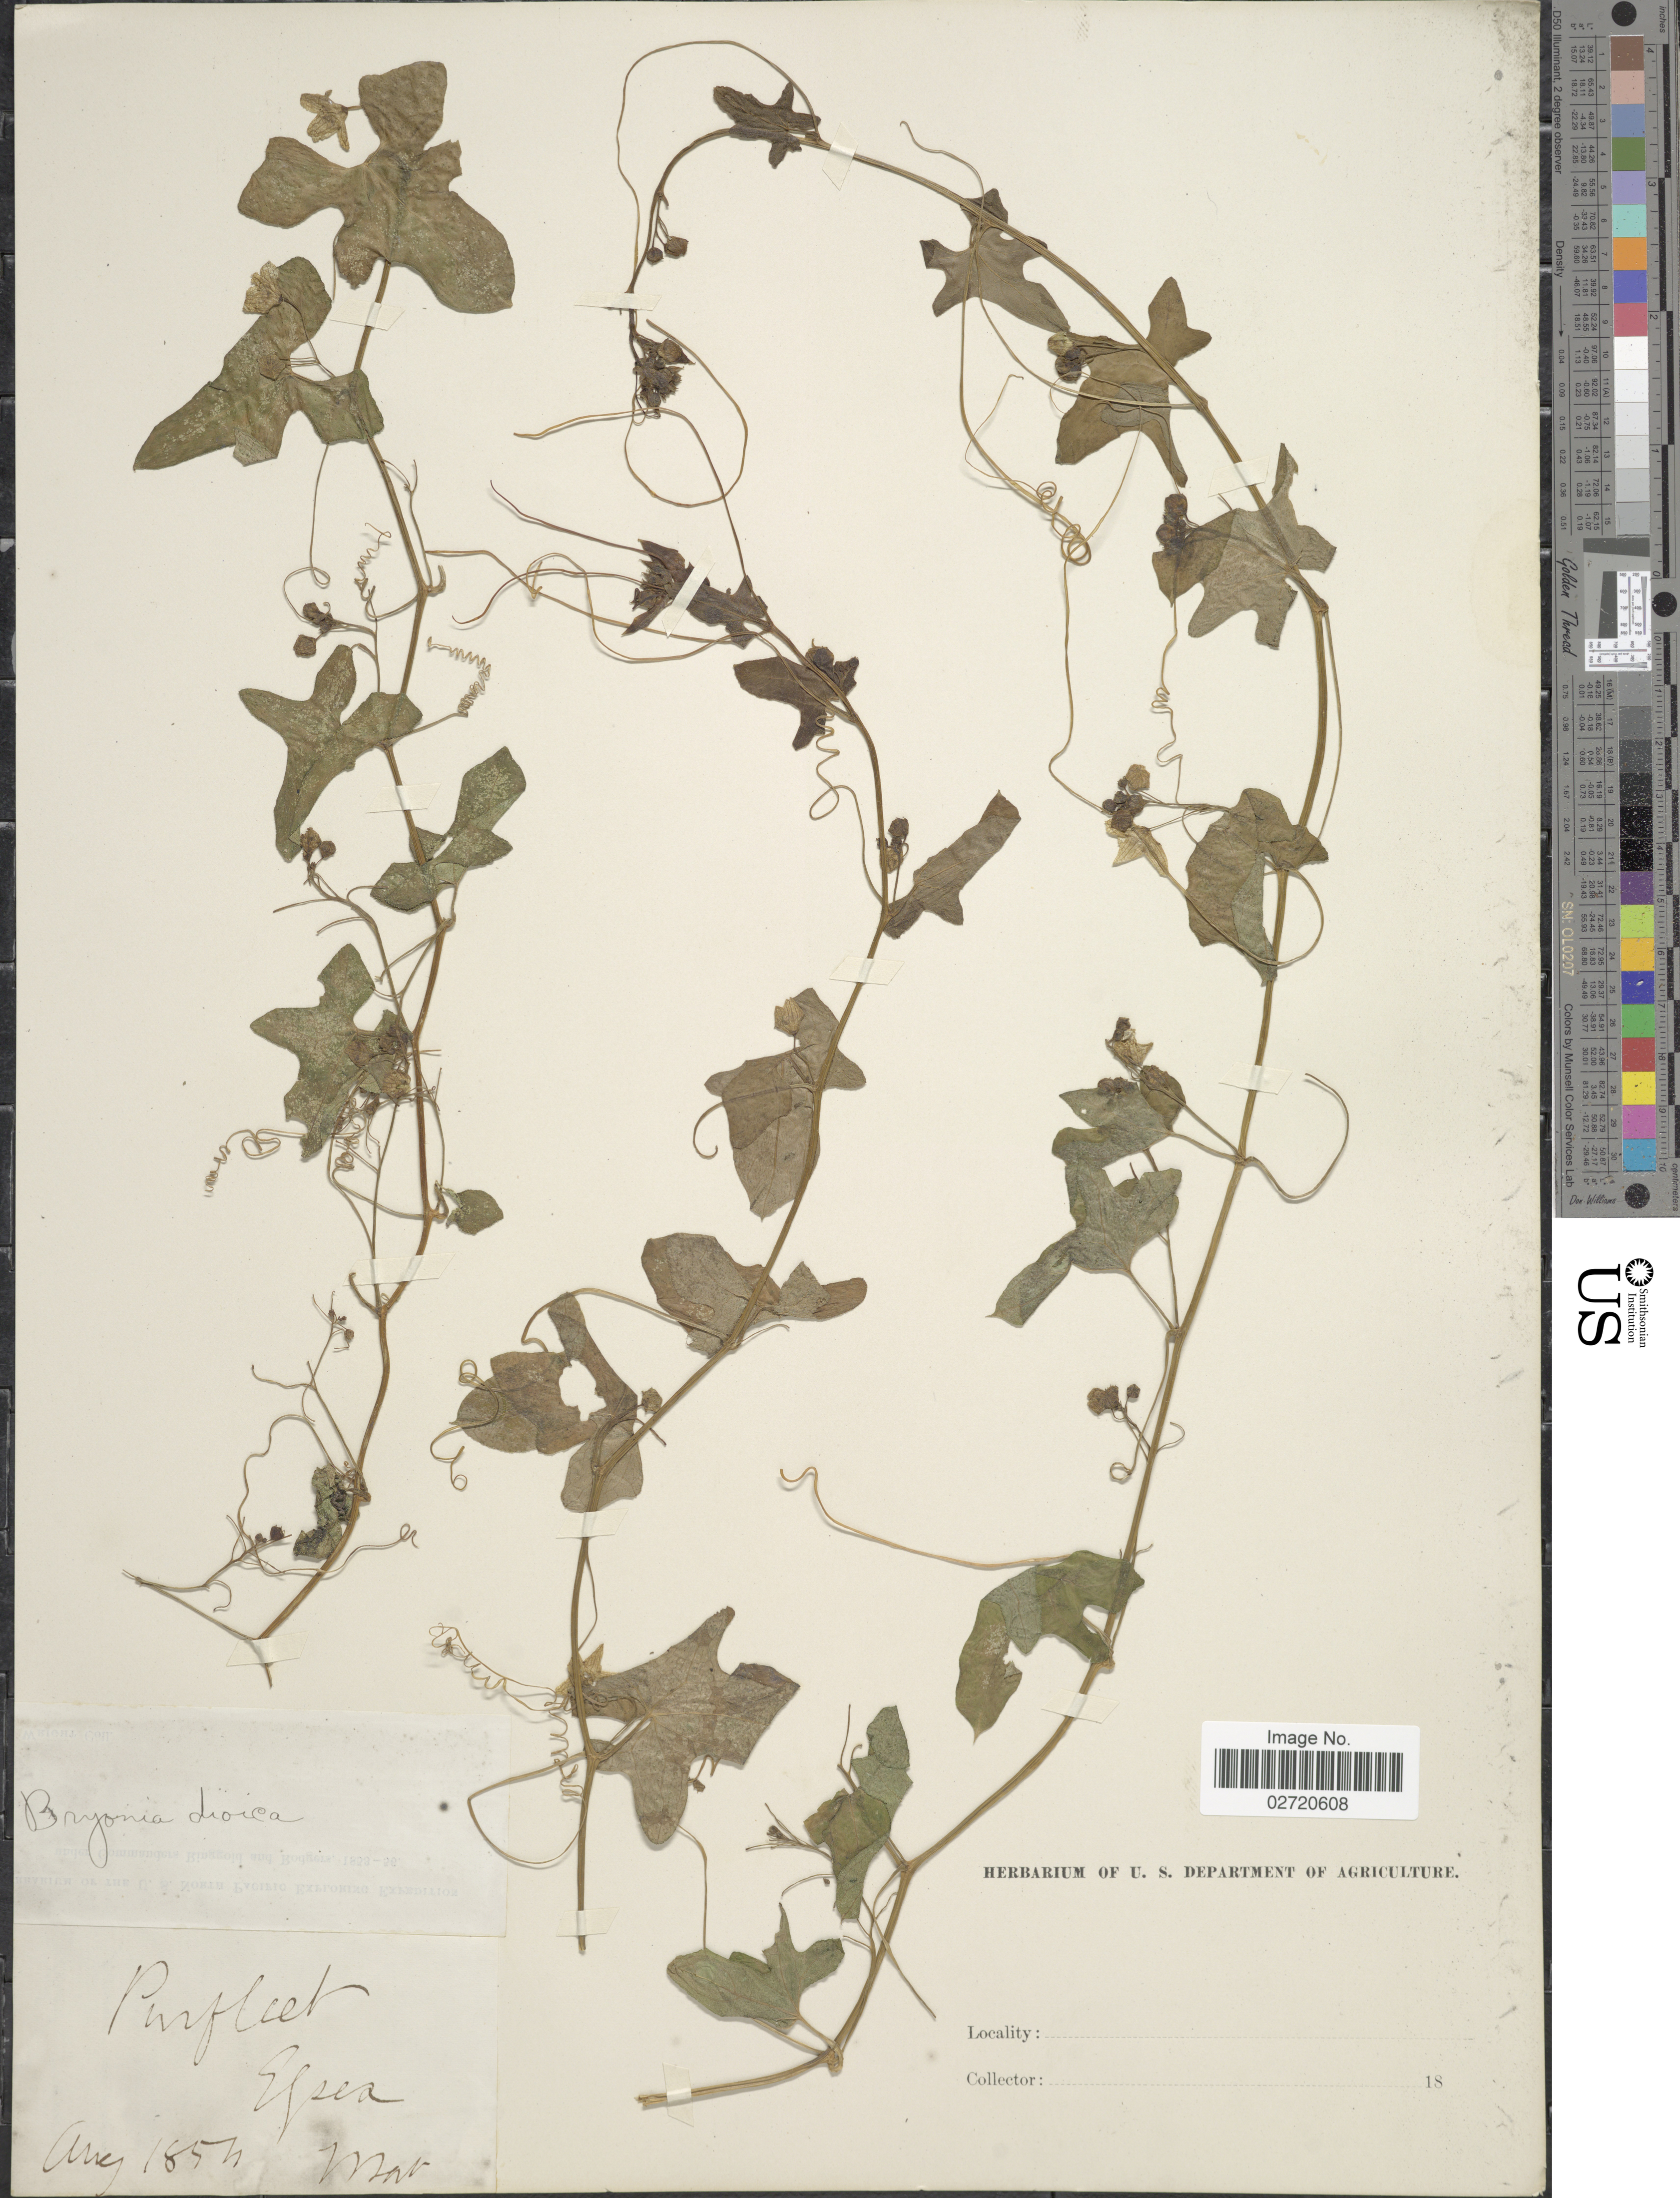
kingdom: Plantae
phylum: Tracheophyta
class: Magnoliopsida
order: Cucurbitales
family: Cucurbitaceae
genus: Bryonia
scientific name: Bryonia dioica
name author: Jacq.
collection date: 1854-08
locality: Purflcet, Efsea [interpreted]